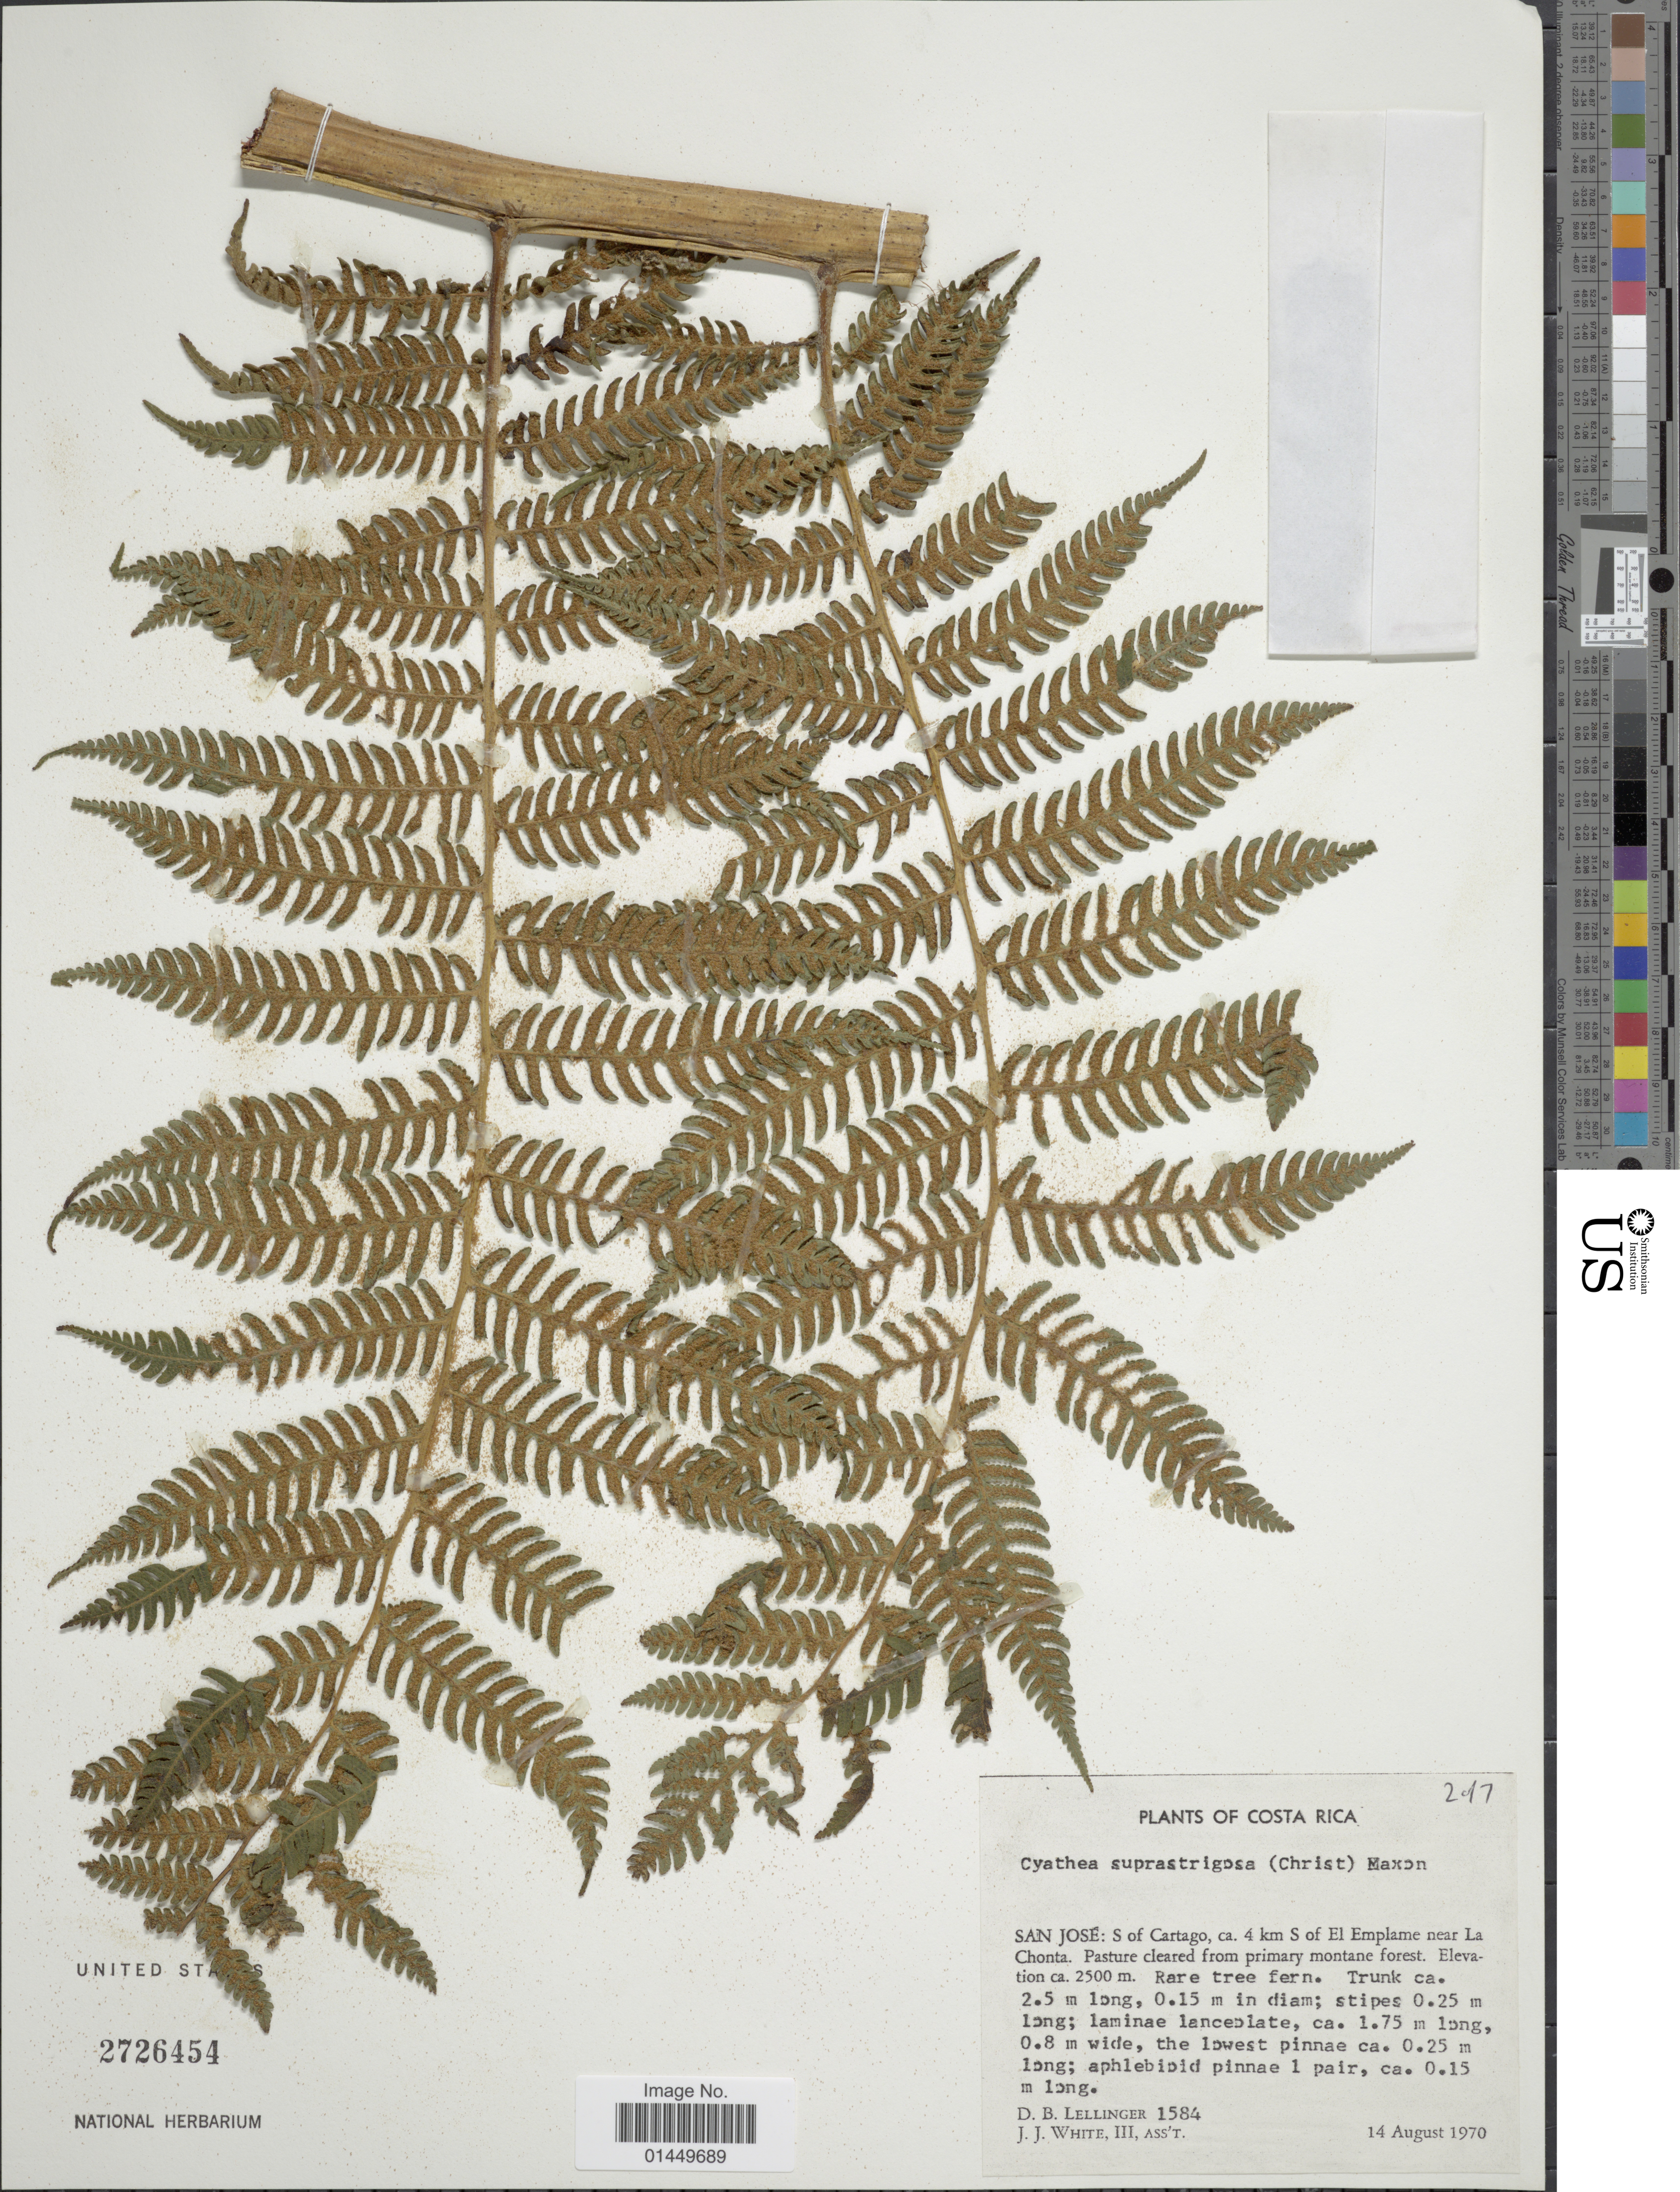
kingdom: Plantae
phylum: Tracheophyta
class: Polypodiopsida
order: Cyatheales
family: Cyatheaceae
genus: Cyathea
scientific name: Cyathea suprastrigosa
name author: (Christ) Maxon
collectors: D. B. Lellinger & J. J. White III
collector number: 1584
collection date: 1970-08-14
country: Costa Rica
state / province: San José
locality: San José: S of Cartago, 4 km S of El Empalme near la Chonta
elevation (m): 2500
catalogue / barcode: US 2726454